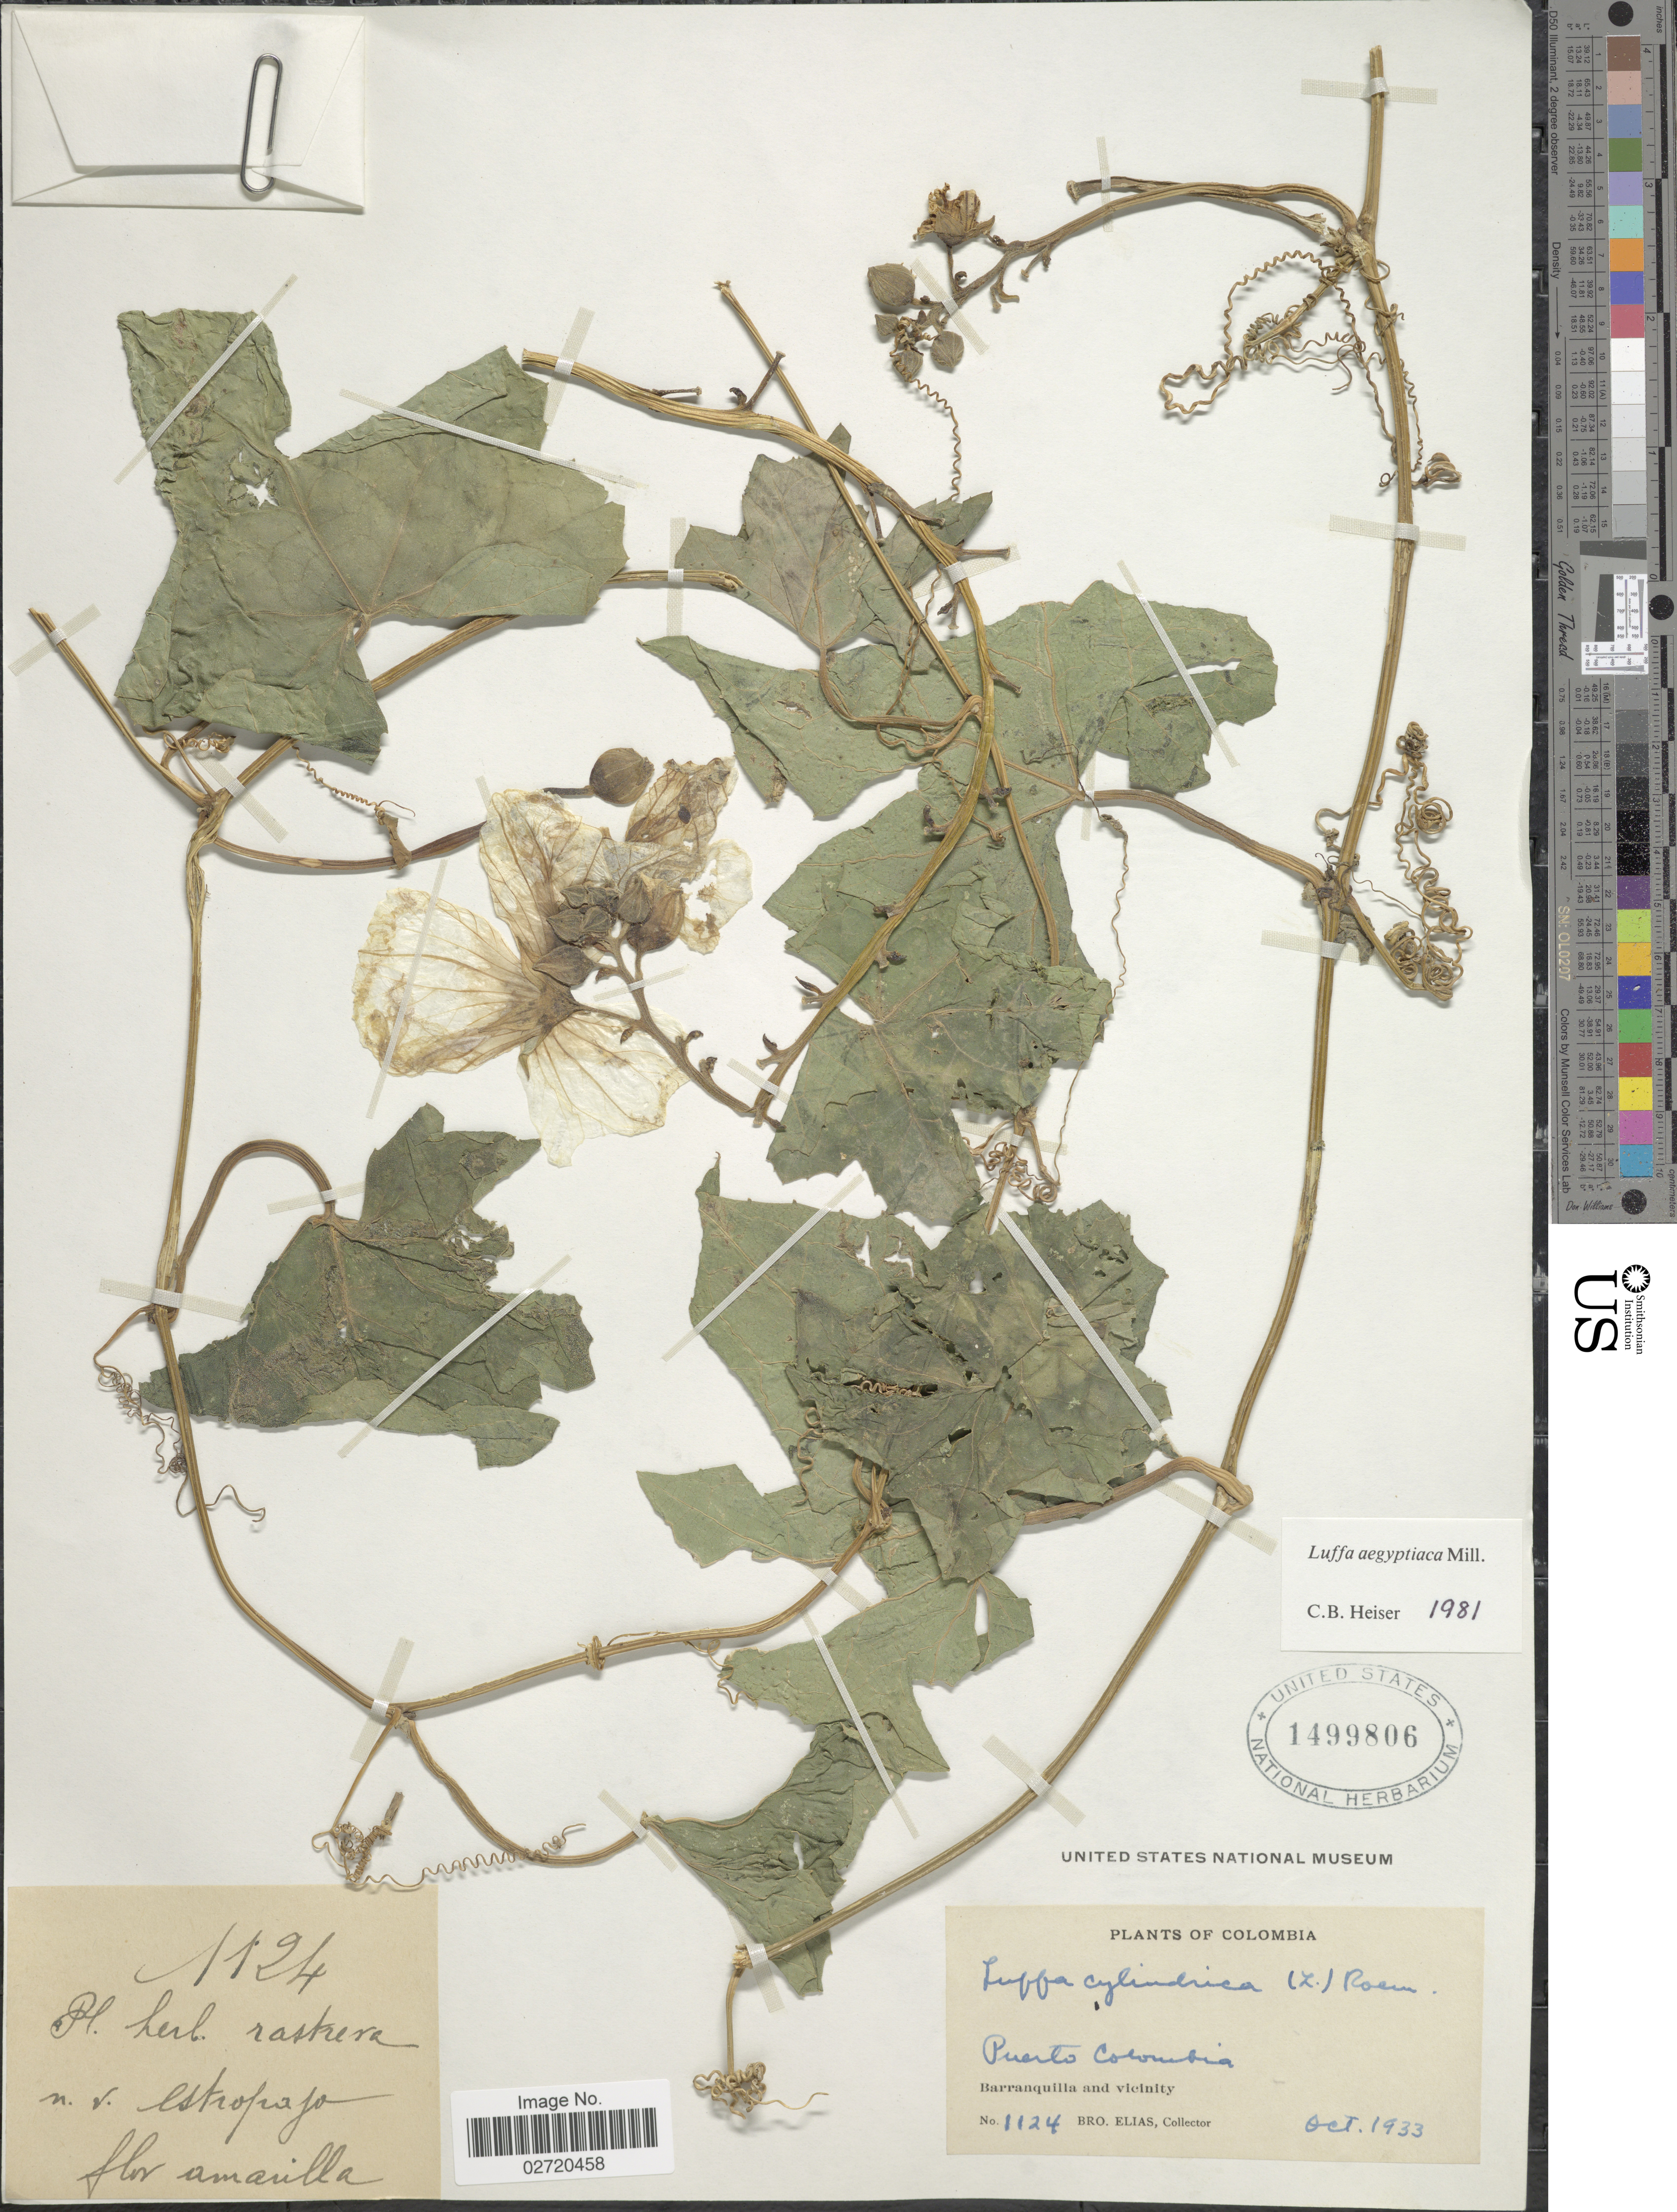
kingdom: Plantae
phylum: Tracheophyta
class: Magnoliopsida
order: Cucurbitales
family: Cucurbitaceae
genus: Luffa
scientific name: Luffa aegyptiaca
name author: Mill.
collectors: Bro. Elias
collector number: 1124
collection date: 1933-10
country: Colombia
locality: Puerto Colombia, Barranquilla and vicinity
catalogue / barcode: US 1499806